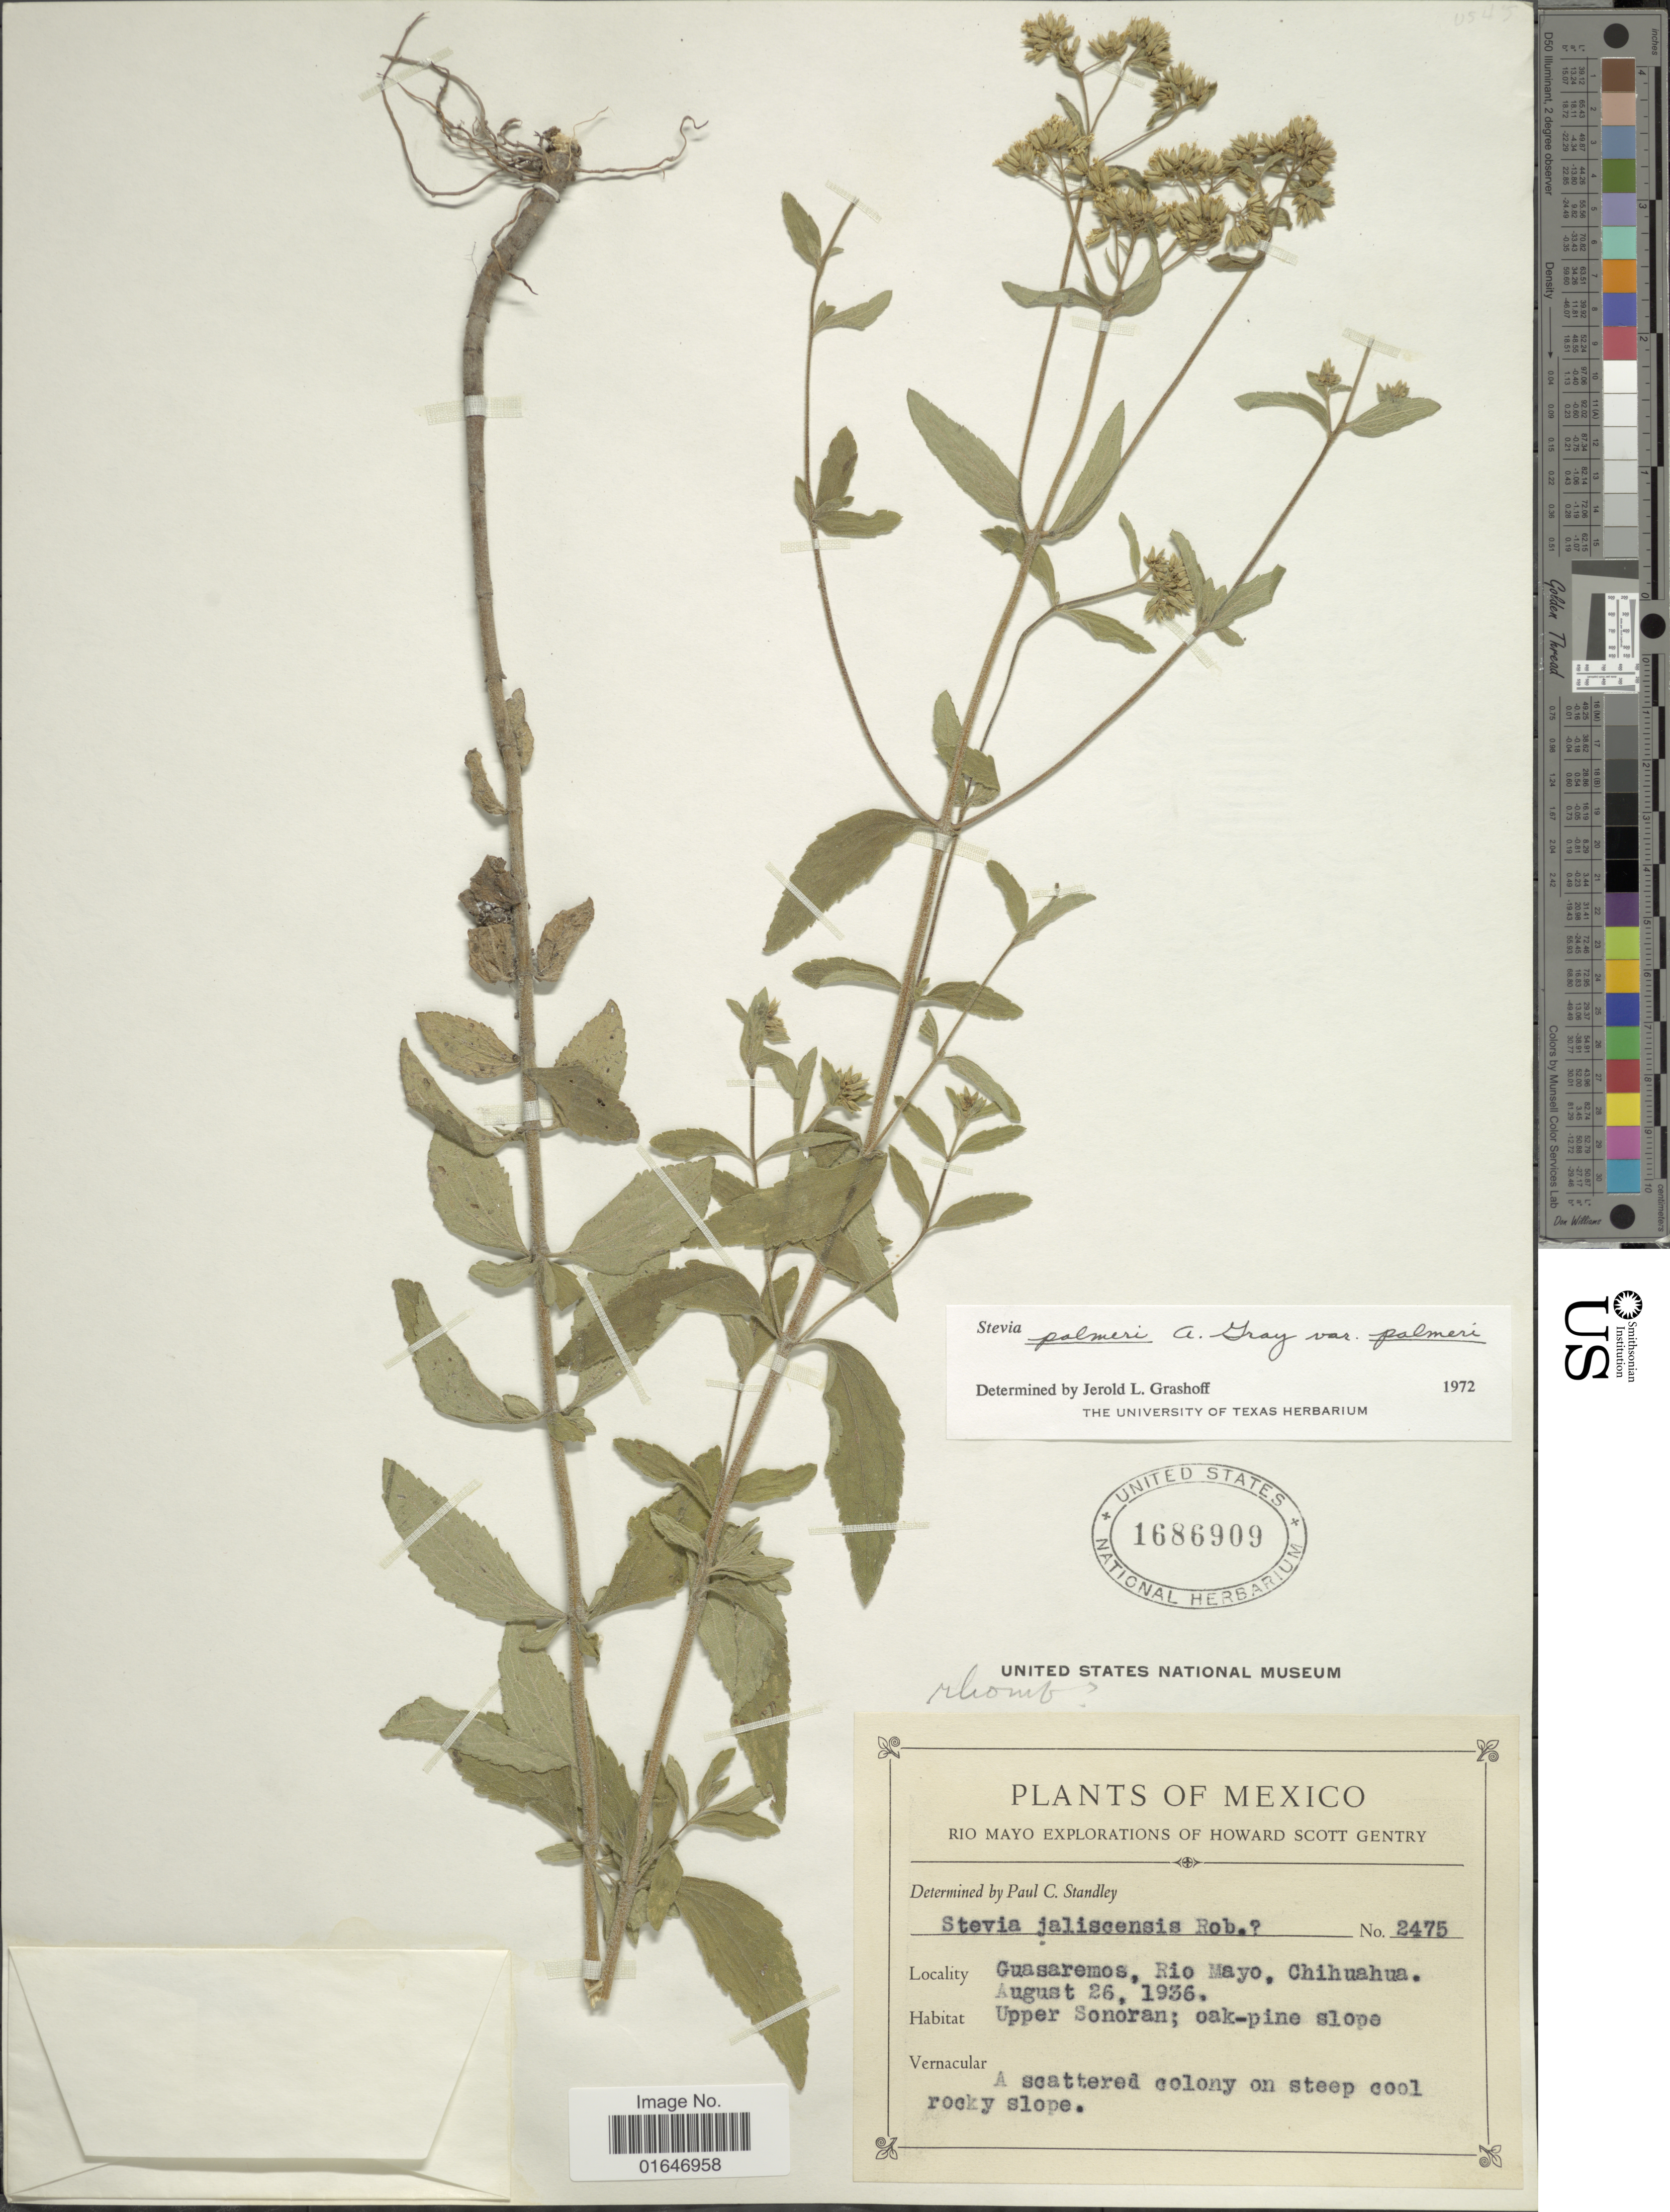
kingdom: Plantae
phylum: Tracheophyta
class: Magnoliopsida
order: Asterales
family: Asteraceae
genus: Stevia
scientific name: Stevia palmeri var. palmeri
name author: A. Gray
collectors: P. C. Standley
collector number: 2475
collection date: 1936-08-26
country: Mexico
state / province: Chihuahua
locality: Guasaremos, Rio Mayo, upper Sonoran.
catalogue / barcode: US 1686909